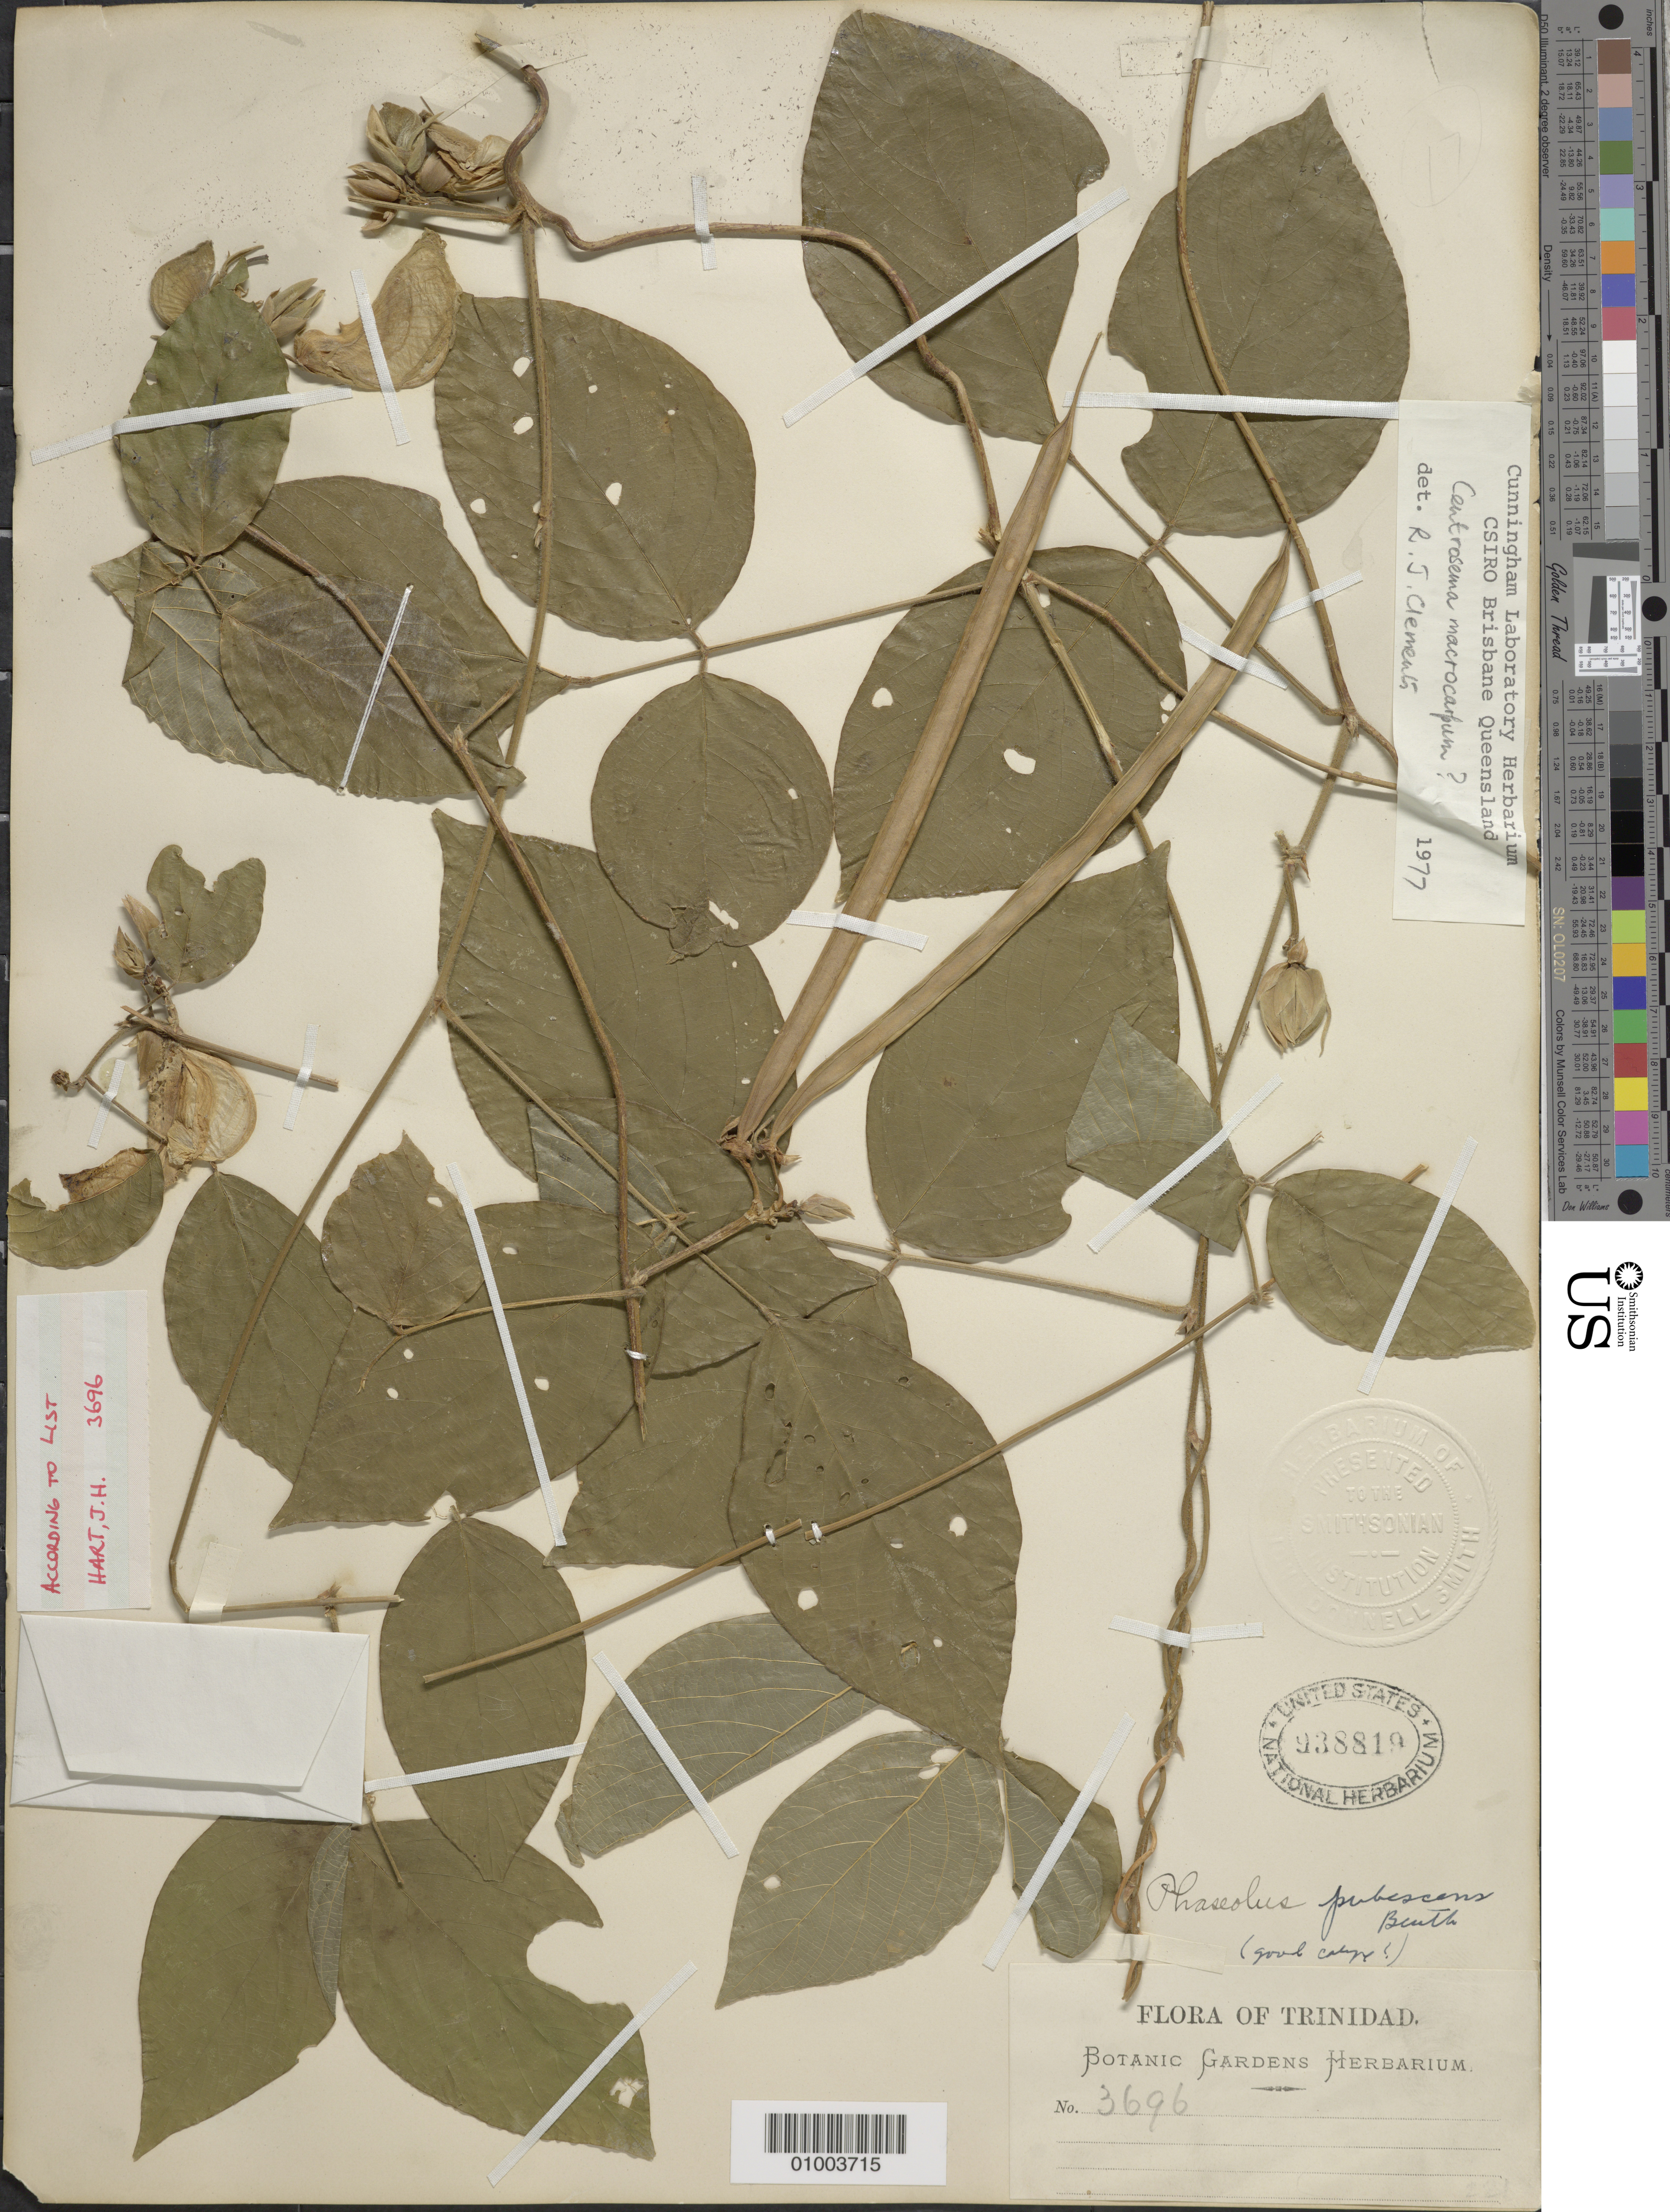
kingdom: Plantae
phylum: Tracheophyta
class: Magnoliopsida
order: Fabales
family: Fabaceae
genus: Centrosema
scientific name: Centrosema macrocarpum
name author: Benth.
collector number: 3696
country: Trinidad and Tobago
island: Trinidad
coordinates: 0 N, 0 E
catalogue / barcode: US 938819